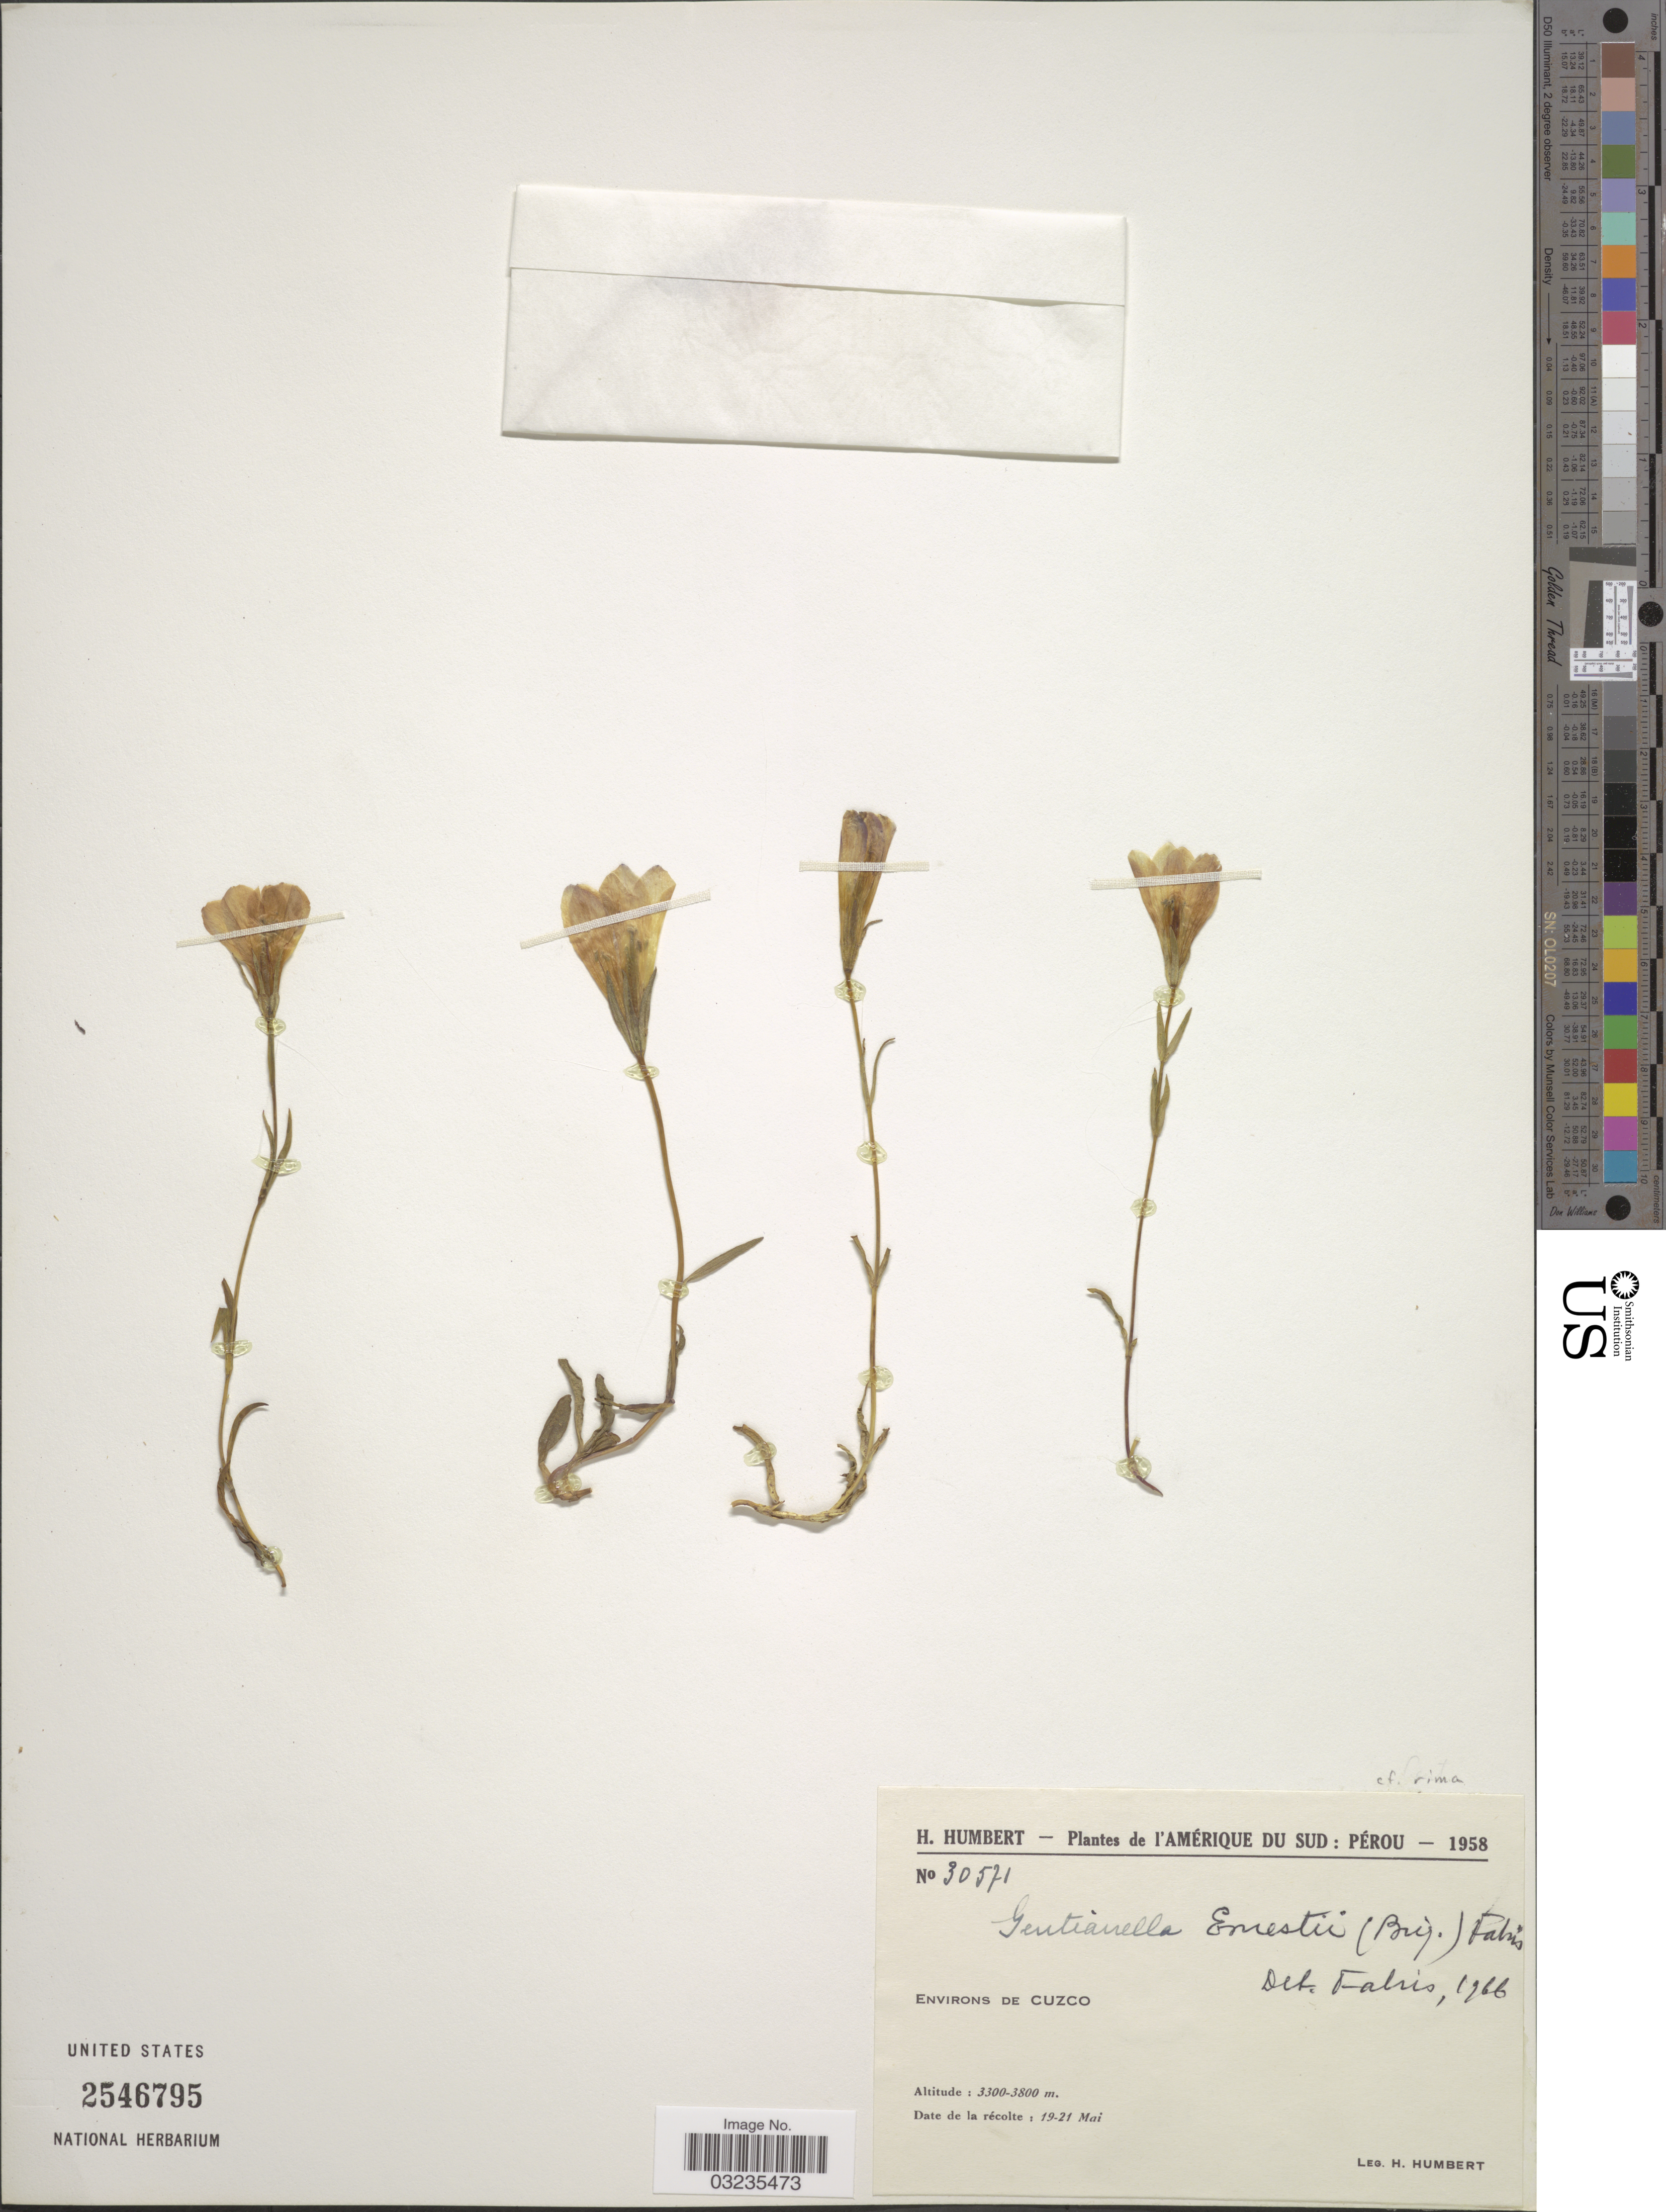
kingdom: Plantae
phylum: Tracheophyta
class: Magnoliopsida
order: Gentianales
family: Gentianaceae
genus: Gentiana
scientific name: Gentiana ernestii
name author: Briq.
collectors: H. Humbert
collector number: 30571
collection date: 1958-05-19/1958-05-21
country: Peru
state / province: Cusco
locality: Environs de Cuzco.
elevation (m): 3300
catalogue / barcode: US 2546795